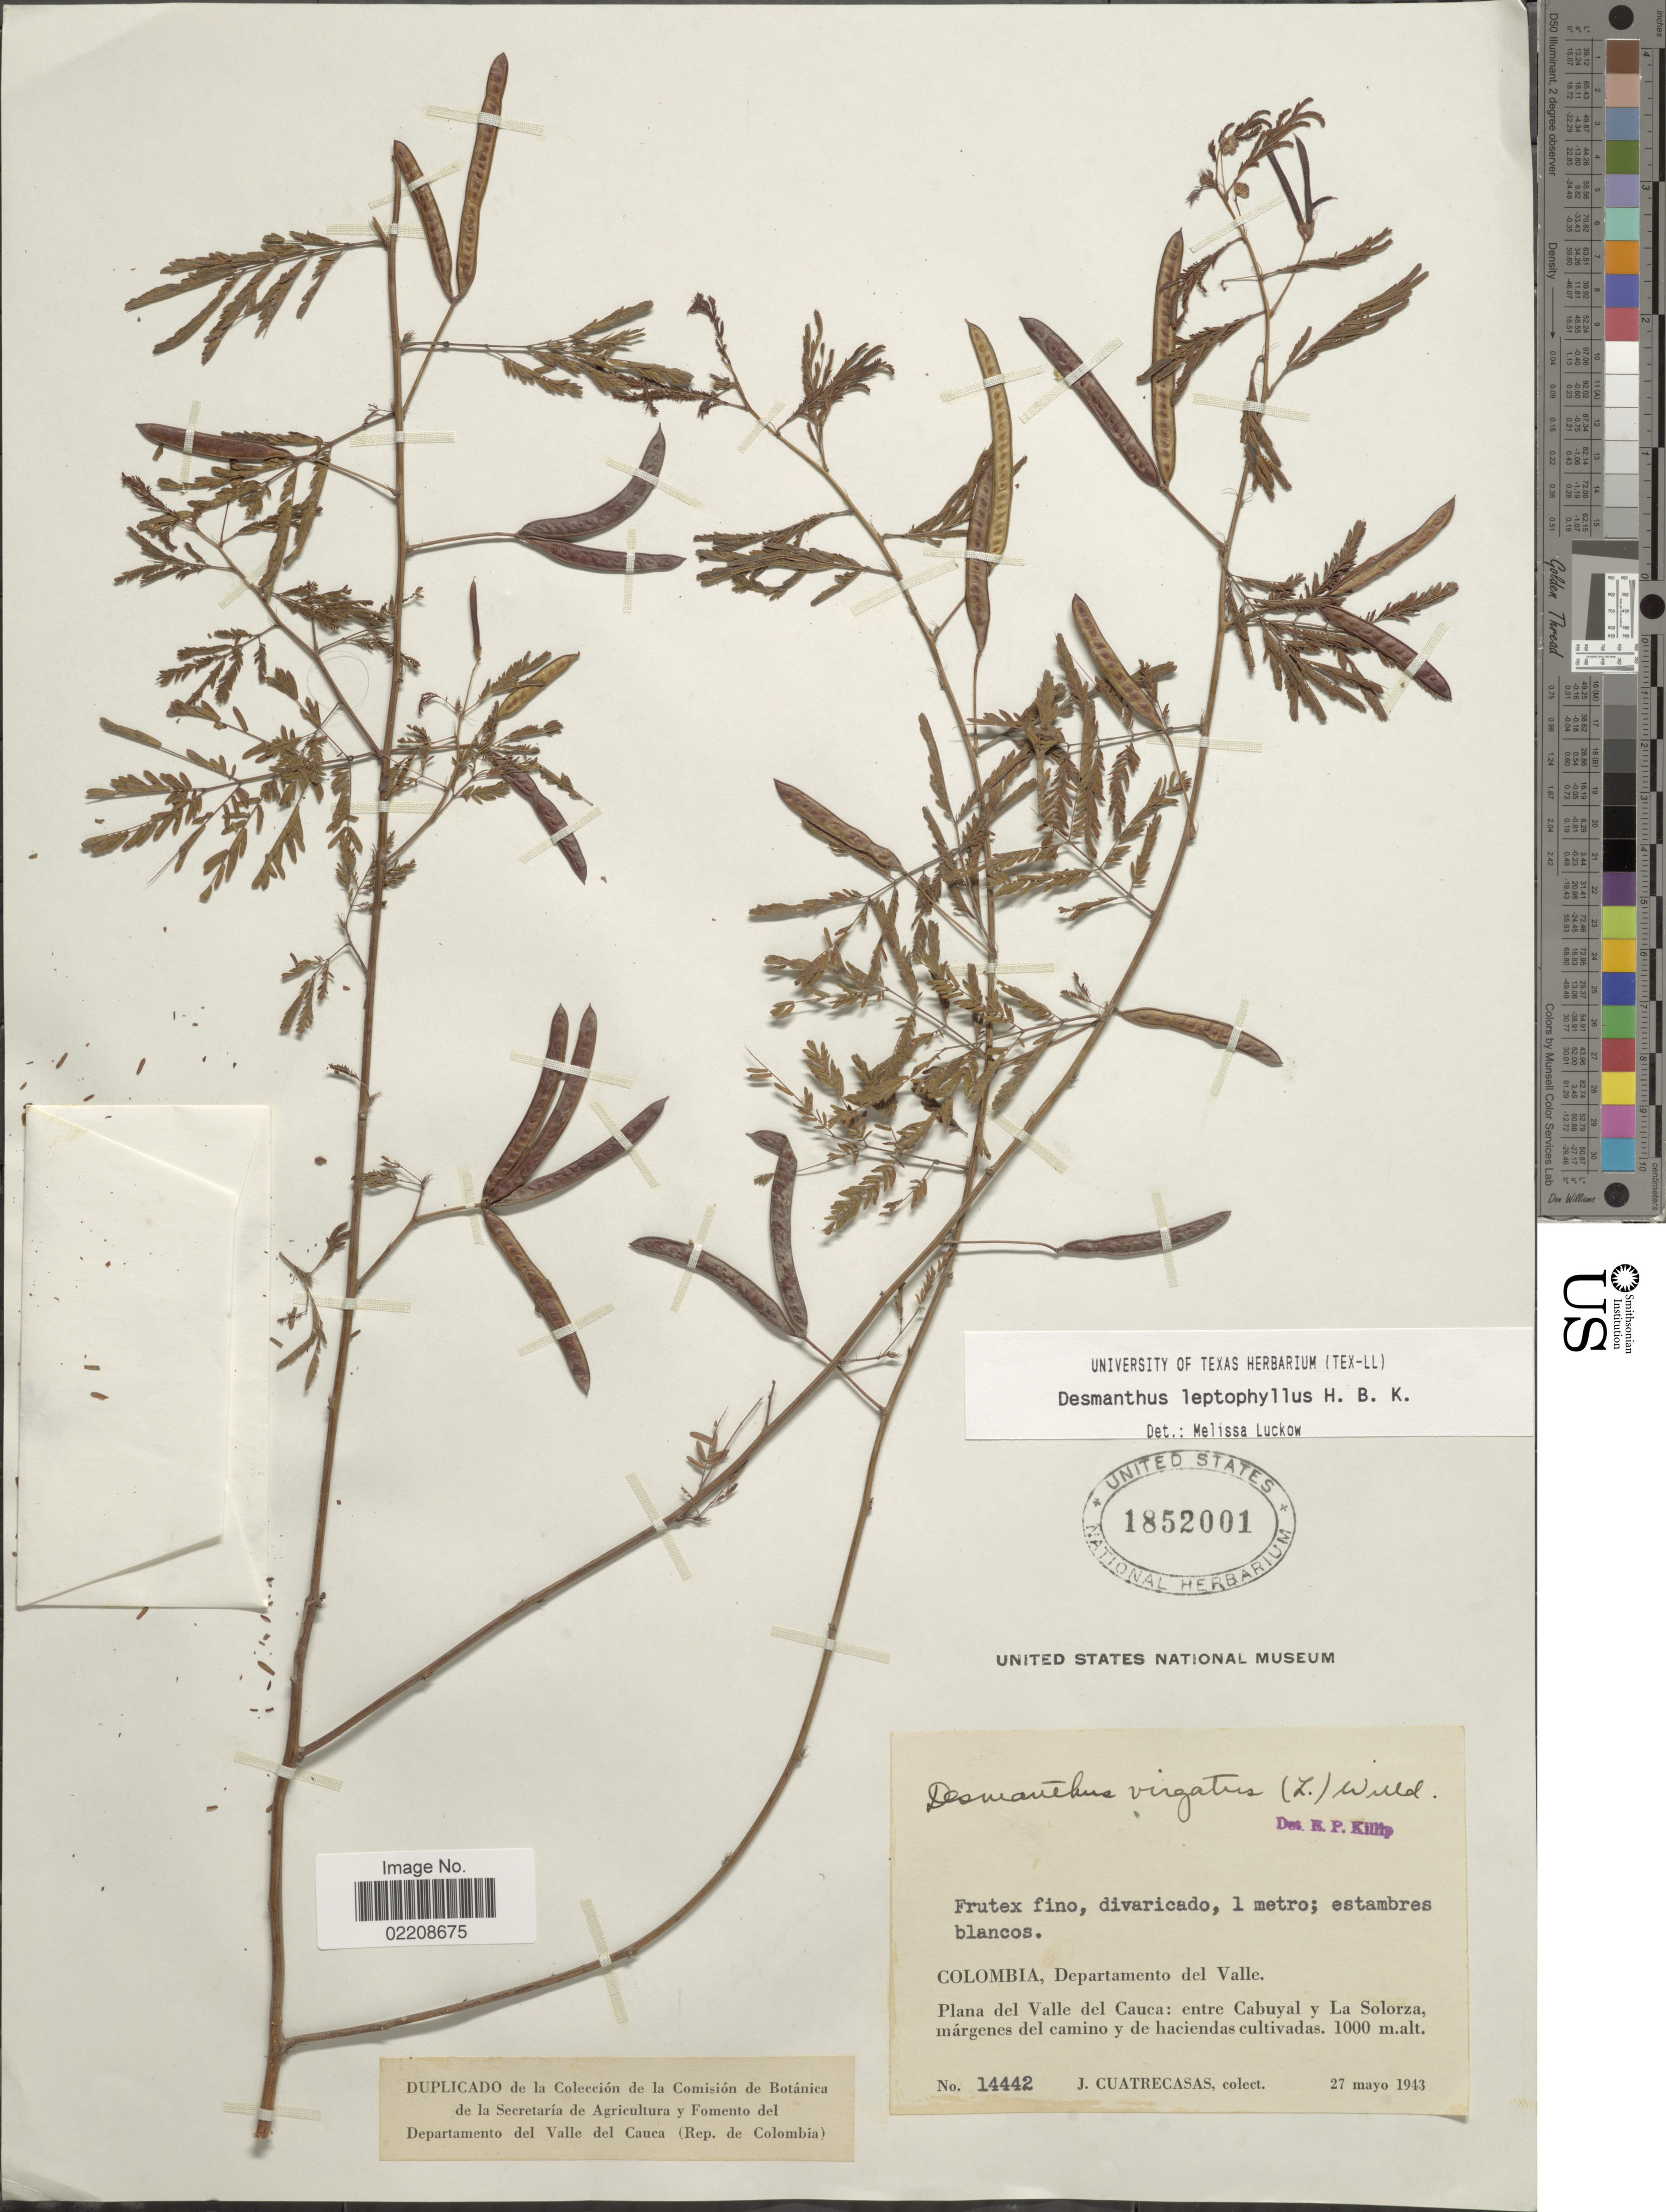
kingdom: Plantae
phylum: Tracheophyta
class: Magnoliopsida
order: Fabales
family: Fabaceae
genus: Desmanthus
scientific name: Desmanthus leptophyllus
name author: Kunth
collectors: J. Cuatrecasas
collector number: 14442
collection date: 1943-05-27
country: Colombia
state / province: Valle del Cauca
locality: Colombia, Departamento del Valle. Plana del Valle del Cauca; entre Cabuyal y La Solorza, márgenes del camino y de haciendas cultivadas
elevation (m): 1000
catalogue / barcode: US 1852001